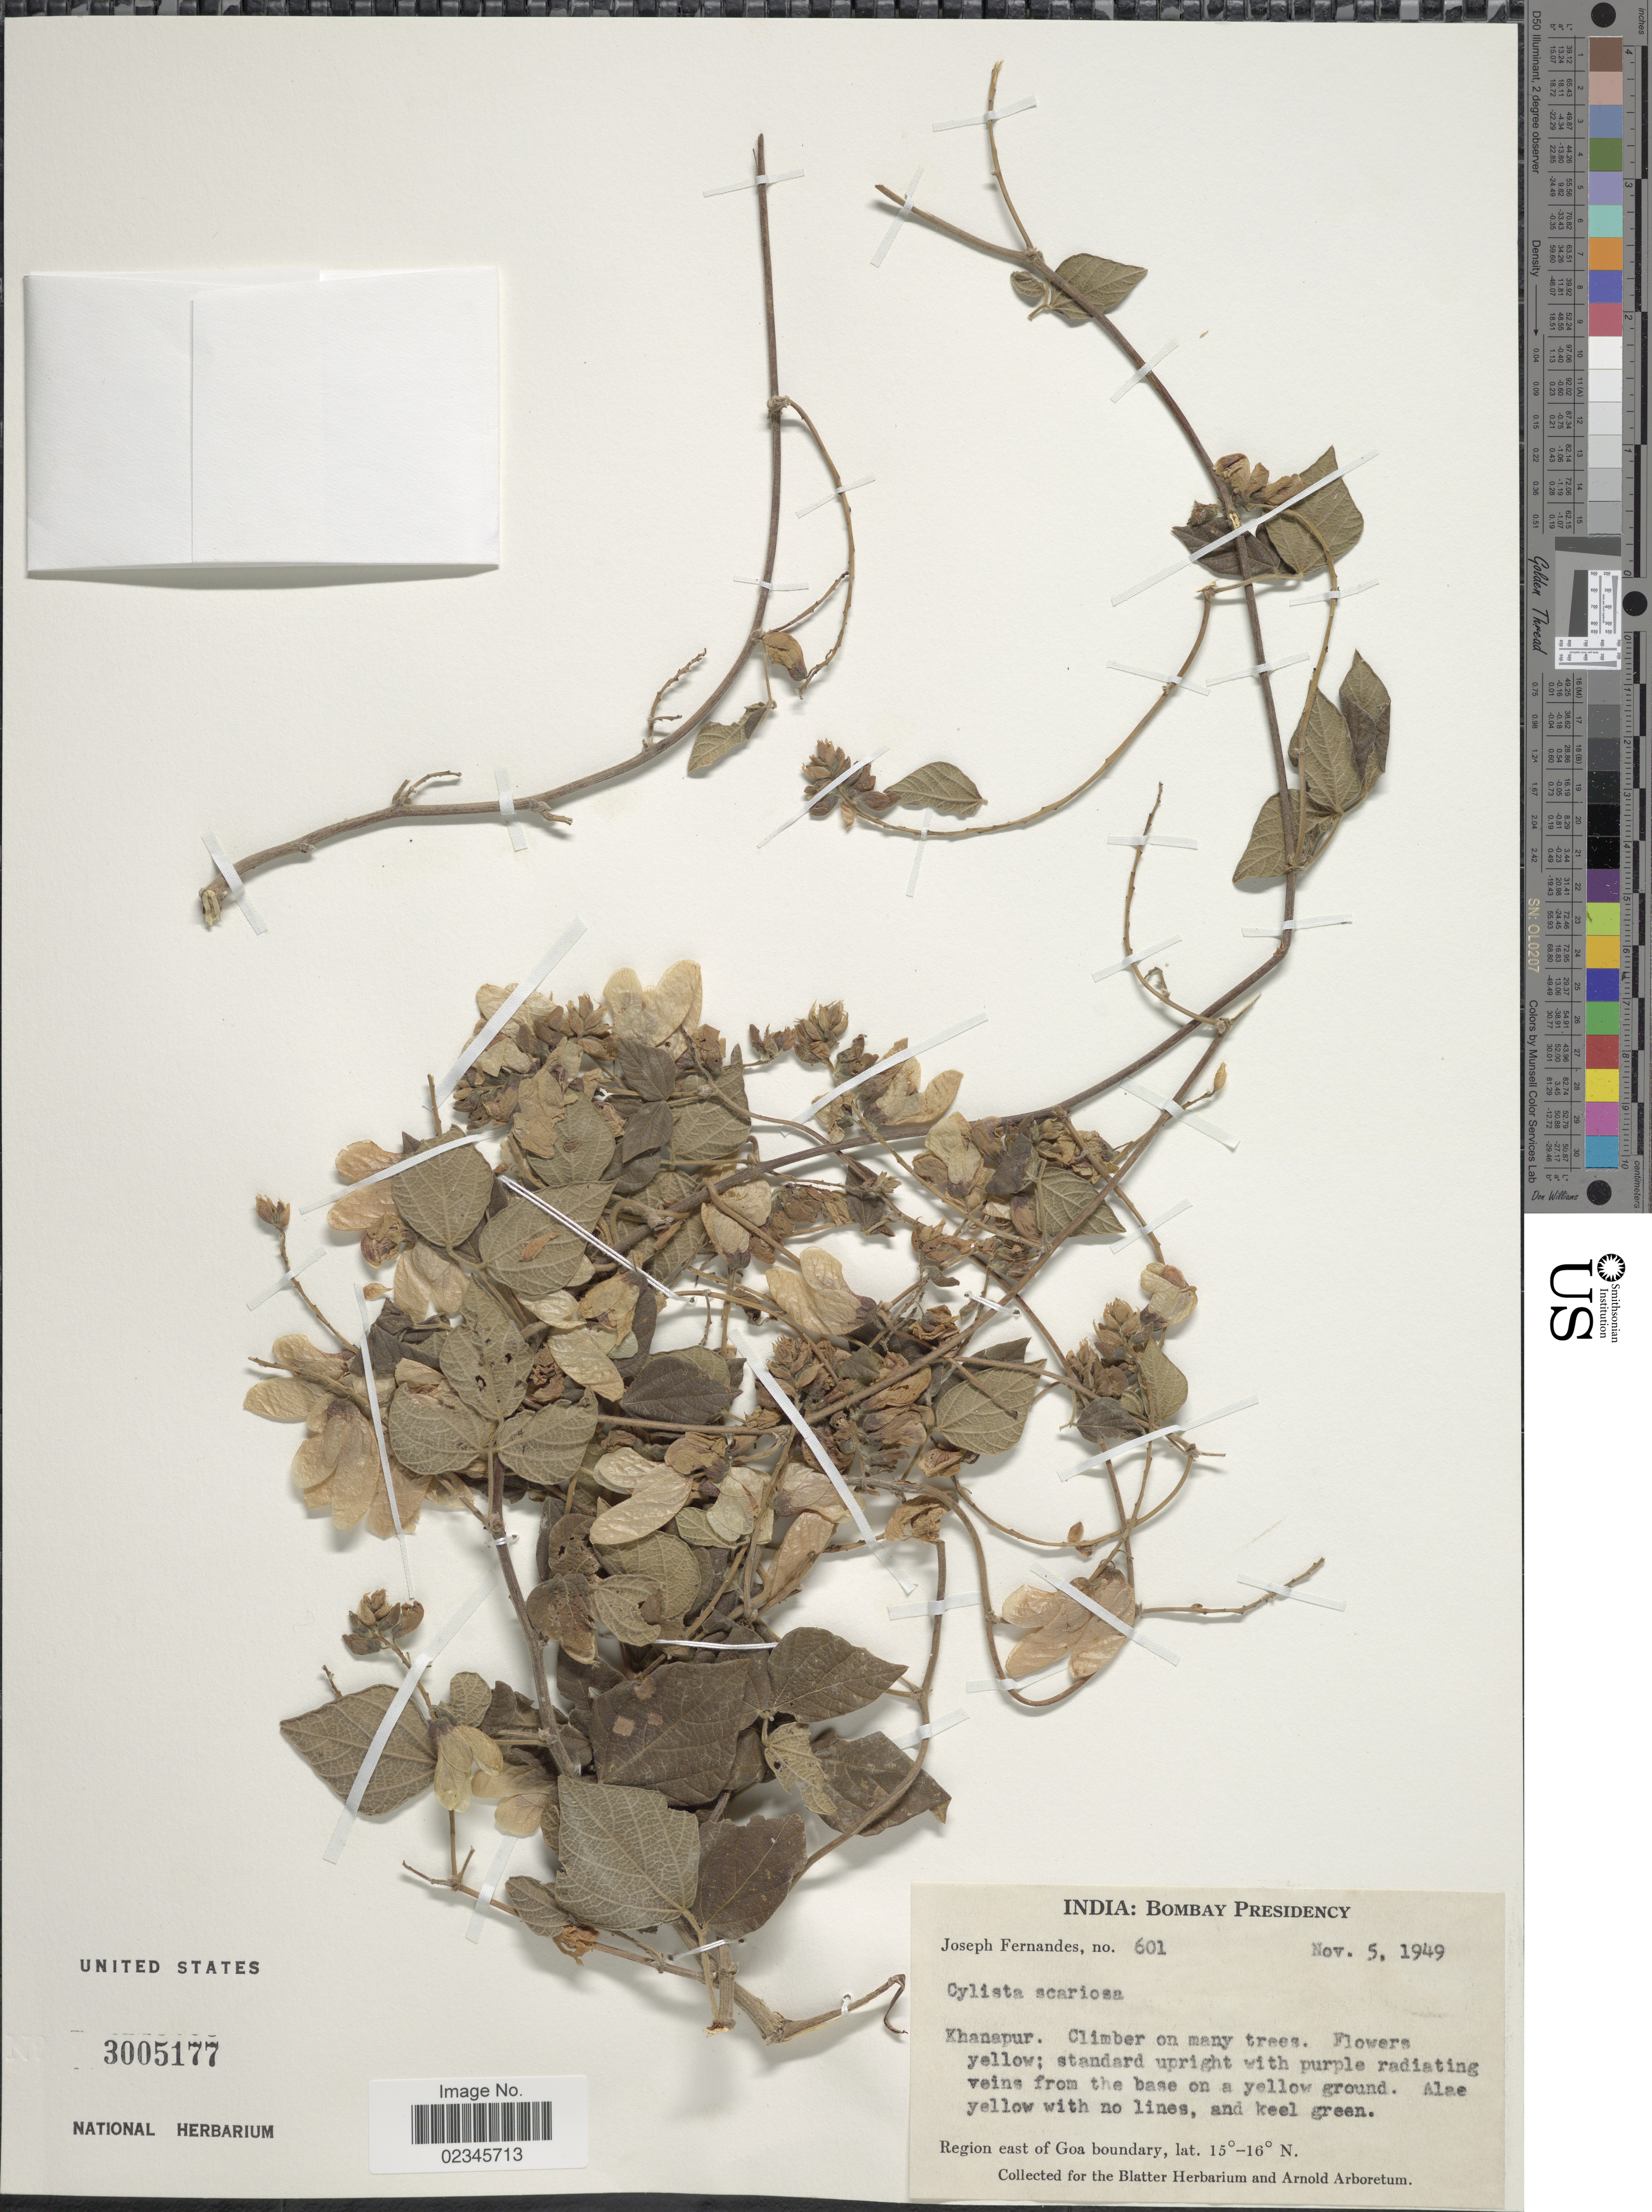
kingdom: Plantae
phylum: Tracheophyta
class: Magnoliopsida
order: Fabales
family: Fabaceae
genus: Paracalyx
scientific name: Paracalyx scariosus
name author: (Roxb.) Ali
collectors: J. Fernandes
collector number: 601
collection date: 1949-11-05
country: India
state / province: Goa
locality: Bombay Presidency, Khanapur, Region east of Goa boundary.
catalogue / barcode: US 3005177